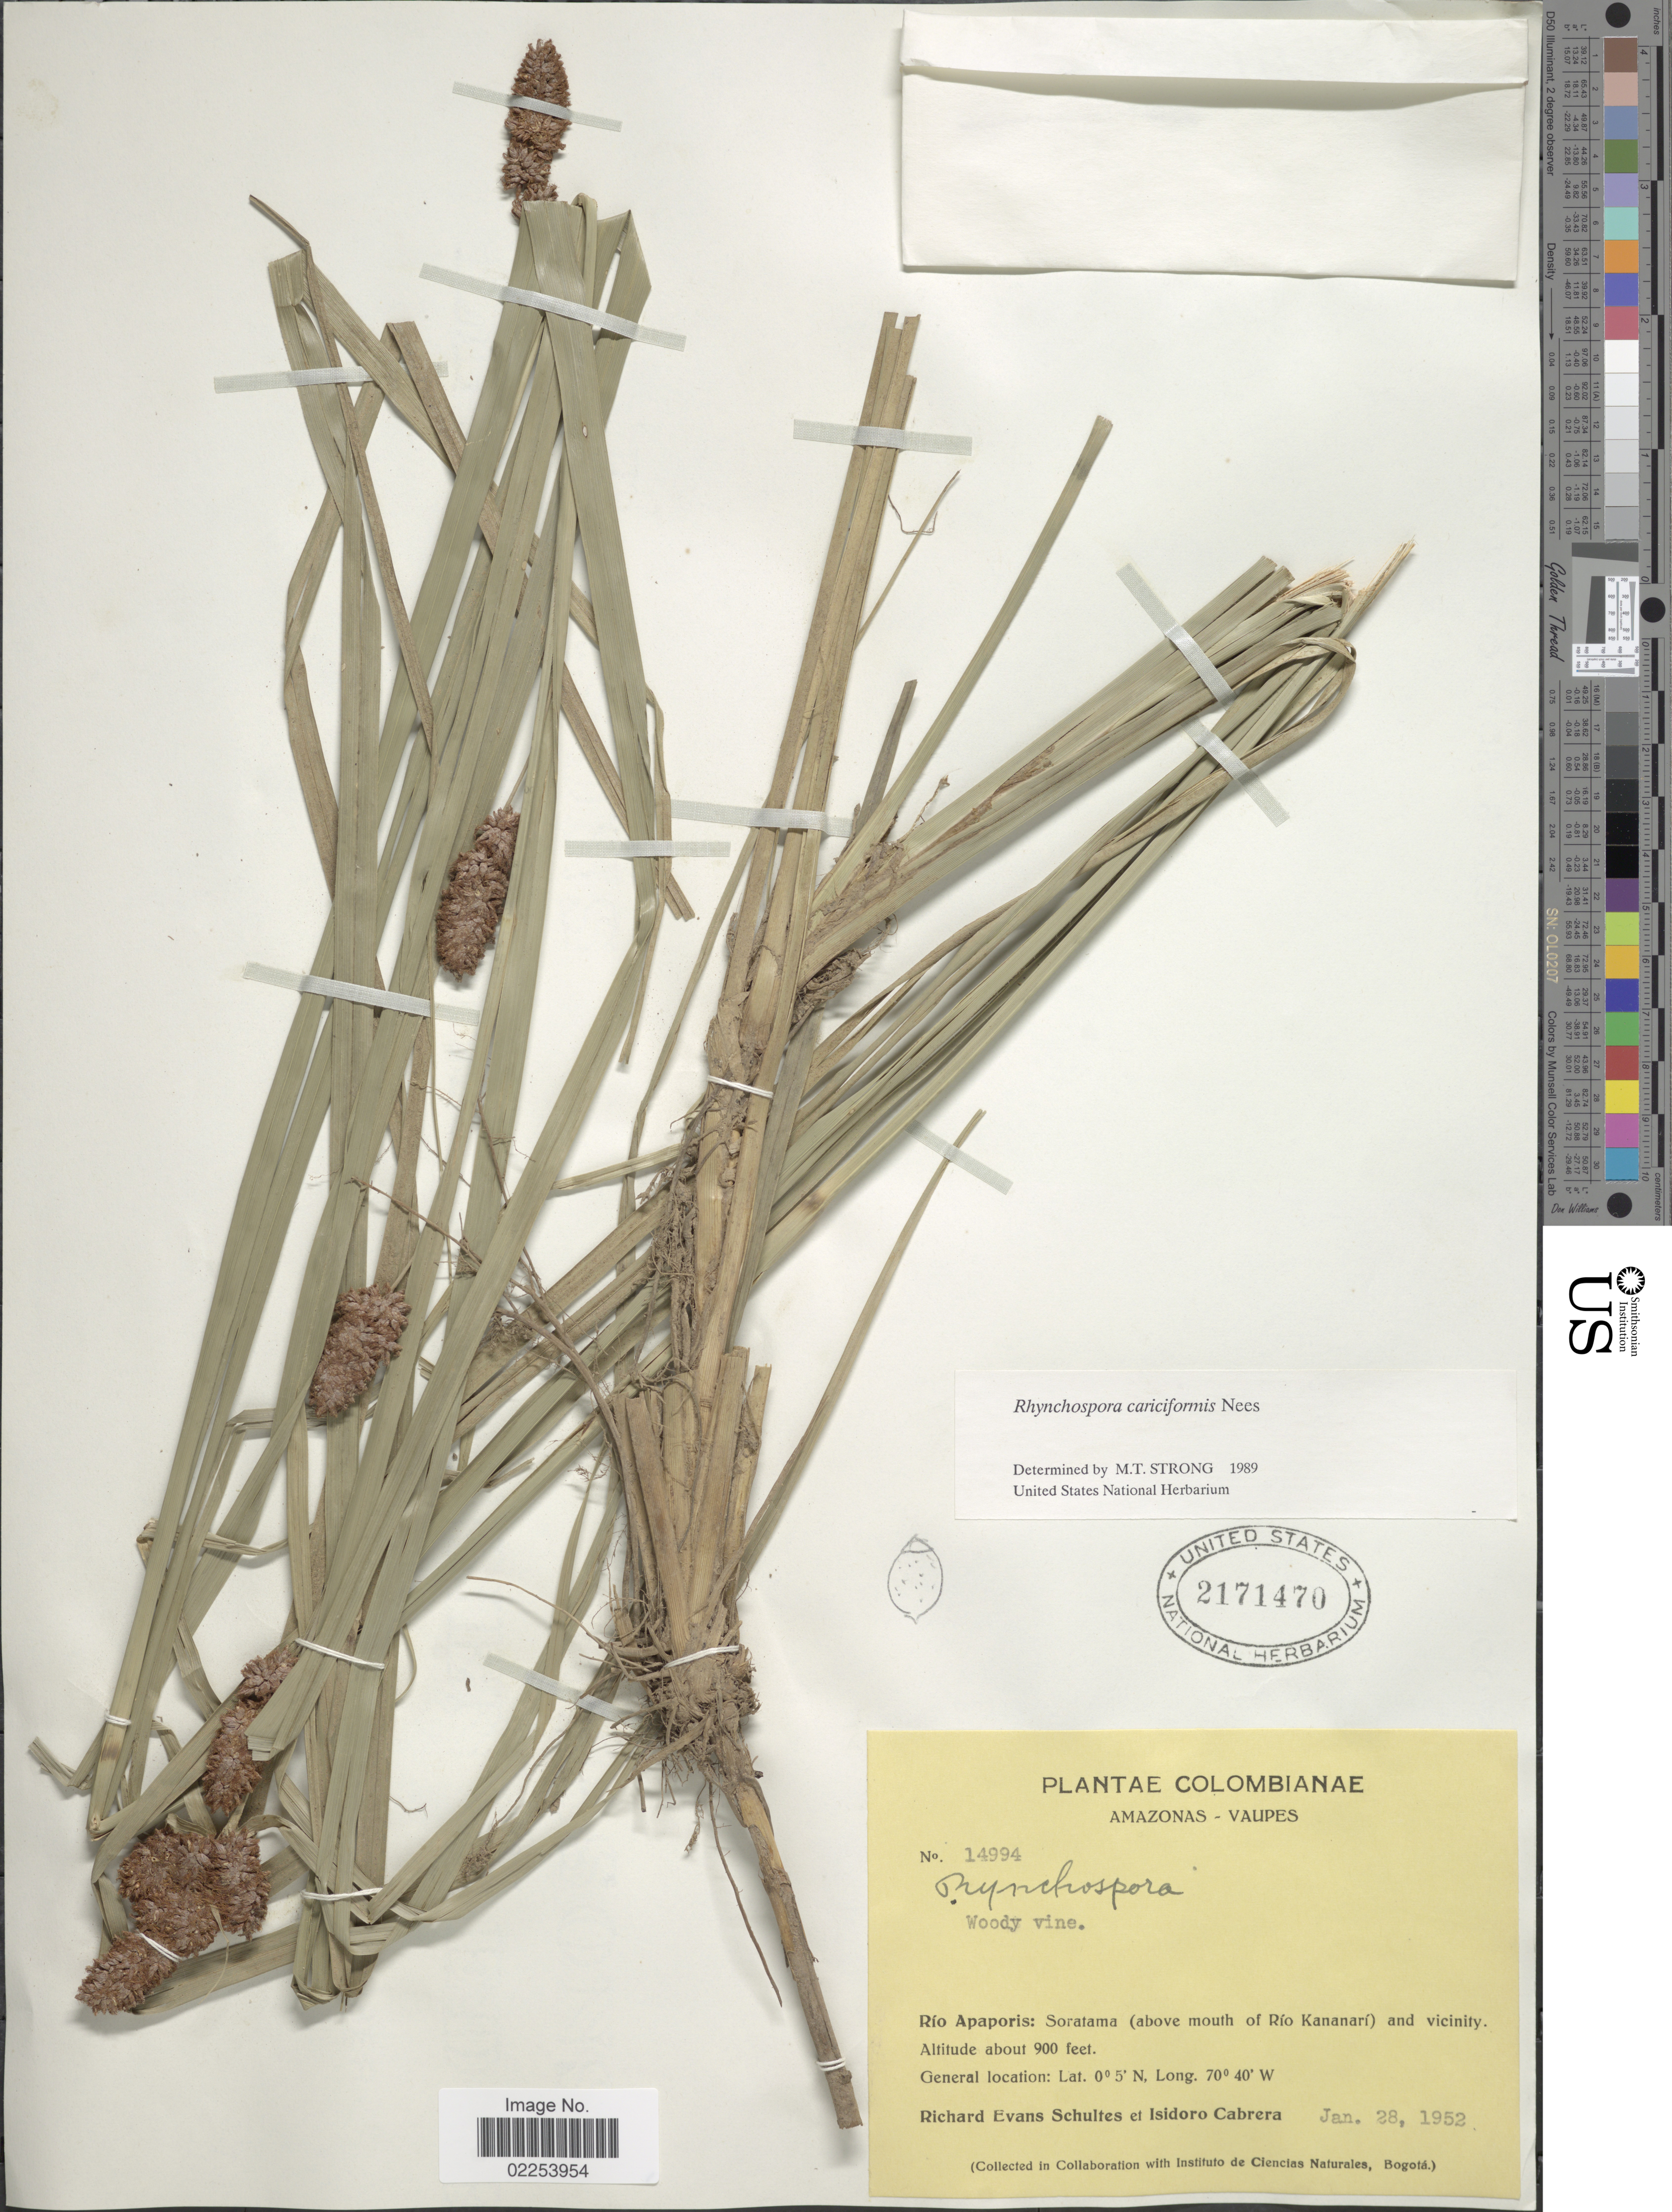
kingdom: Plantae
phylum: Tracheophyta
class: Liliopsida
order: Poales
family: Cyperaceae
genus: Rhynchospora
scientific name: Rhynchospora cariciformis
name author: Nees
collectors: R. E. Schultes & I. Cabrera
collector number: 14994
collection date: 1952-01-28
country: Colombia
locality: Amazonas - Vaupes, Rio Apaporis: Soratama (above mouth of Rio Kananari) and vicinity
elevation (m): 274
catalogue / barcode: US 2171470